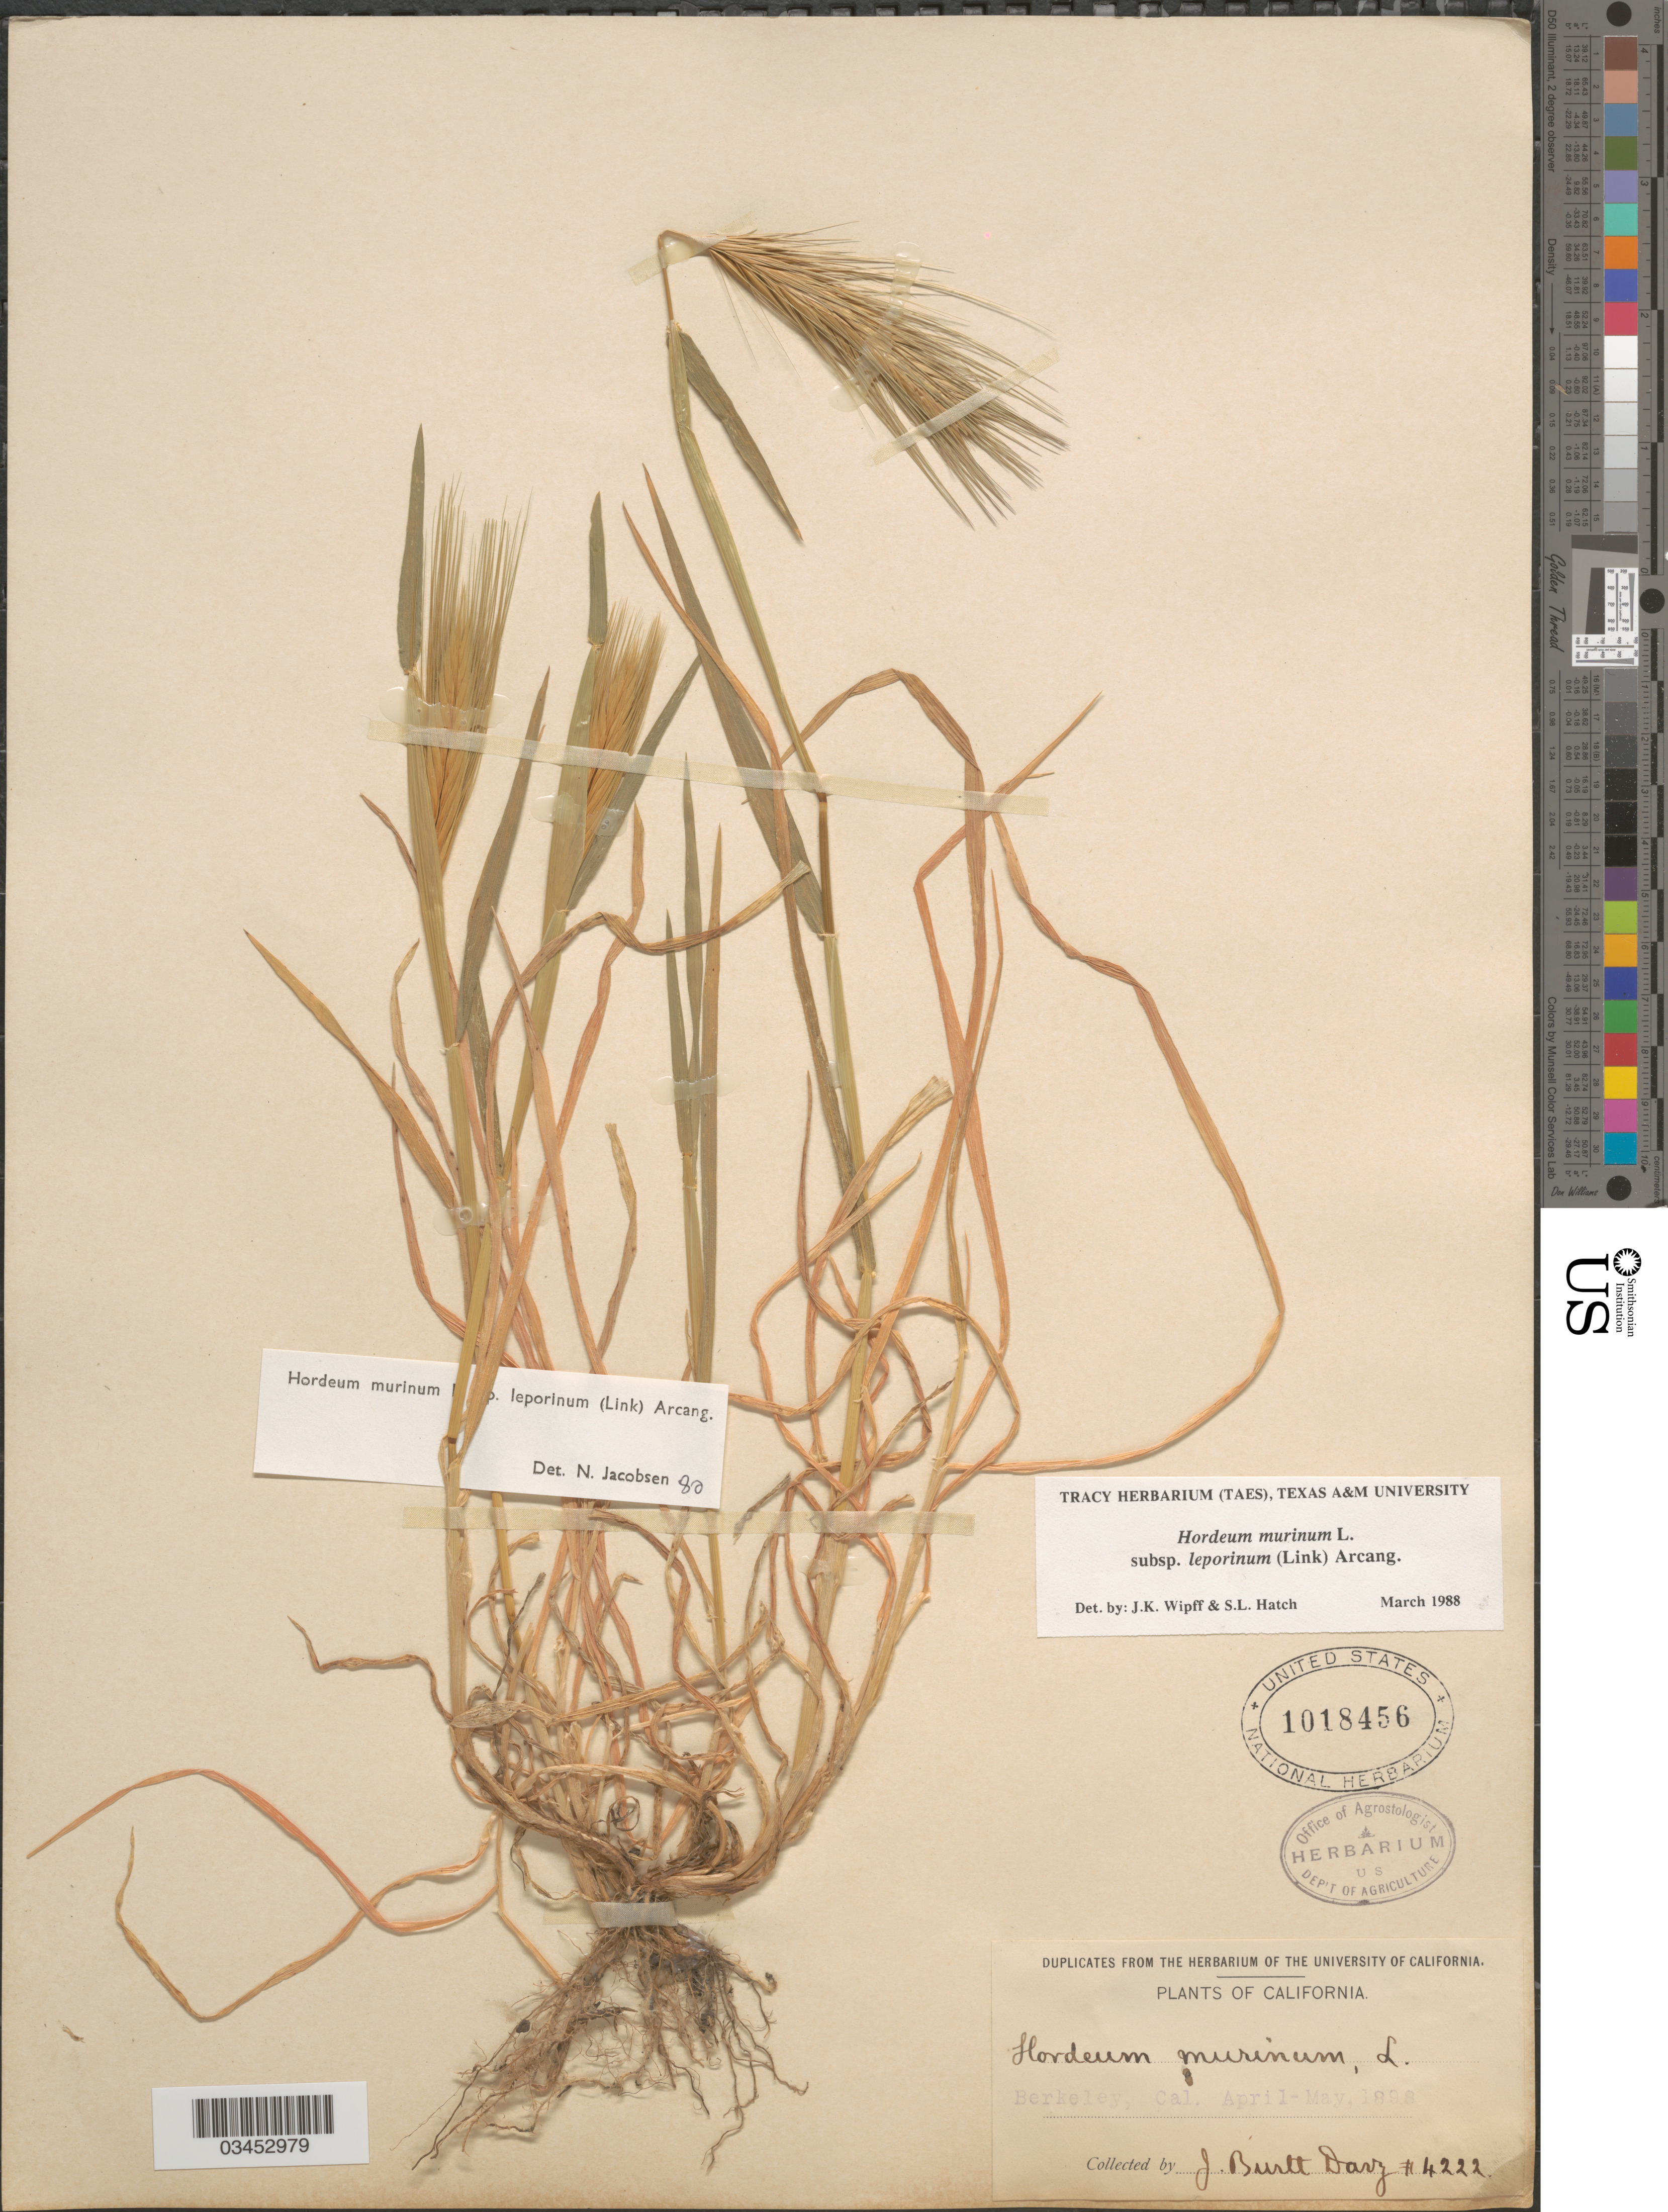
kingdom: Plantae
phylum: Tracheophyta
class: Liliopsida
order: Poales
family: Poaceae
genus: Hordeum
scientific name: Hordeum murinum subsp. leporinum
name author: (Link) Arcang.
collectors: J. Burtt Davy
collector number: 4222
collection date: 1898-04/1898-05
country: United States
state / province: California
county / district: Alameda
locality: Berkeley.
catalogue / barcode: US 1018456